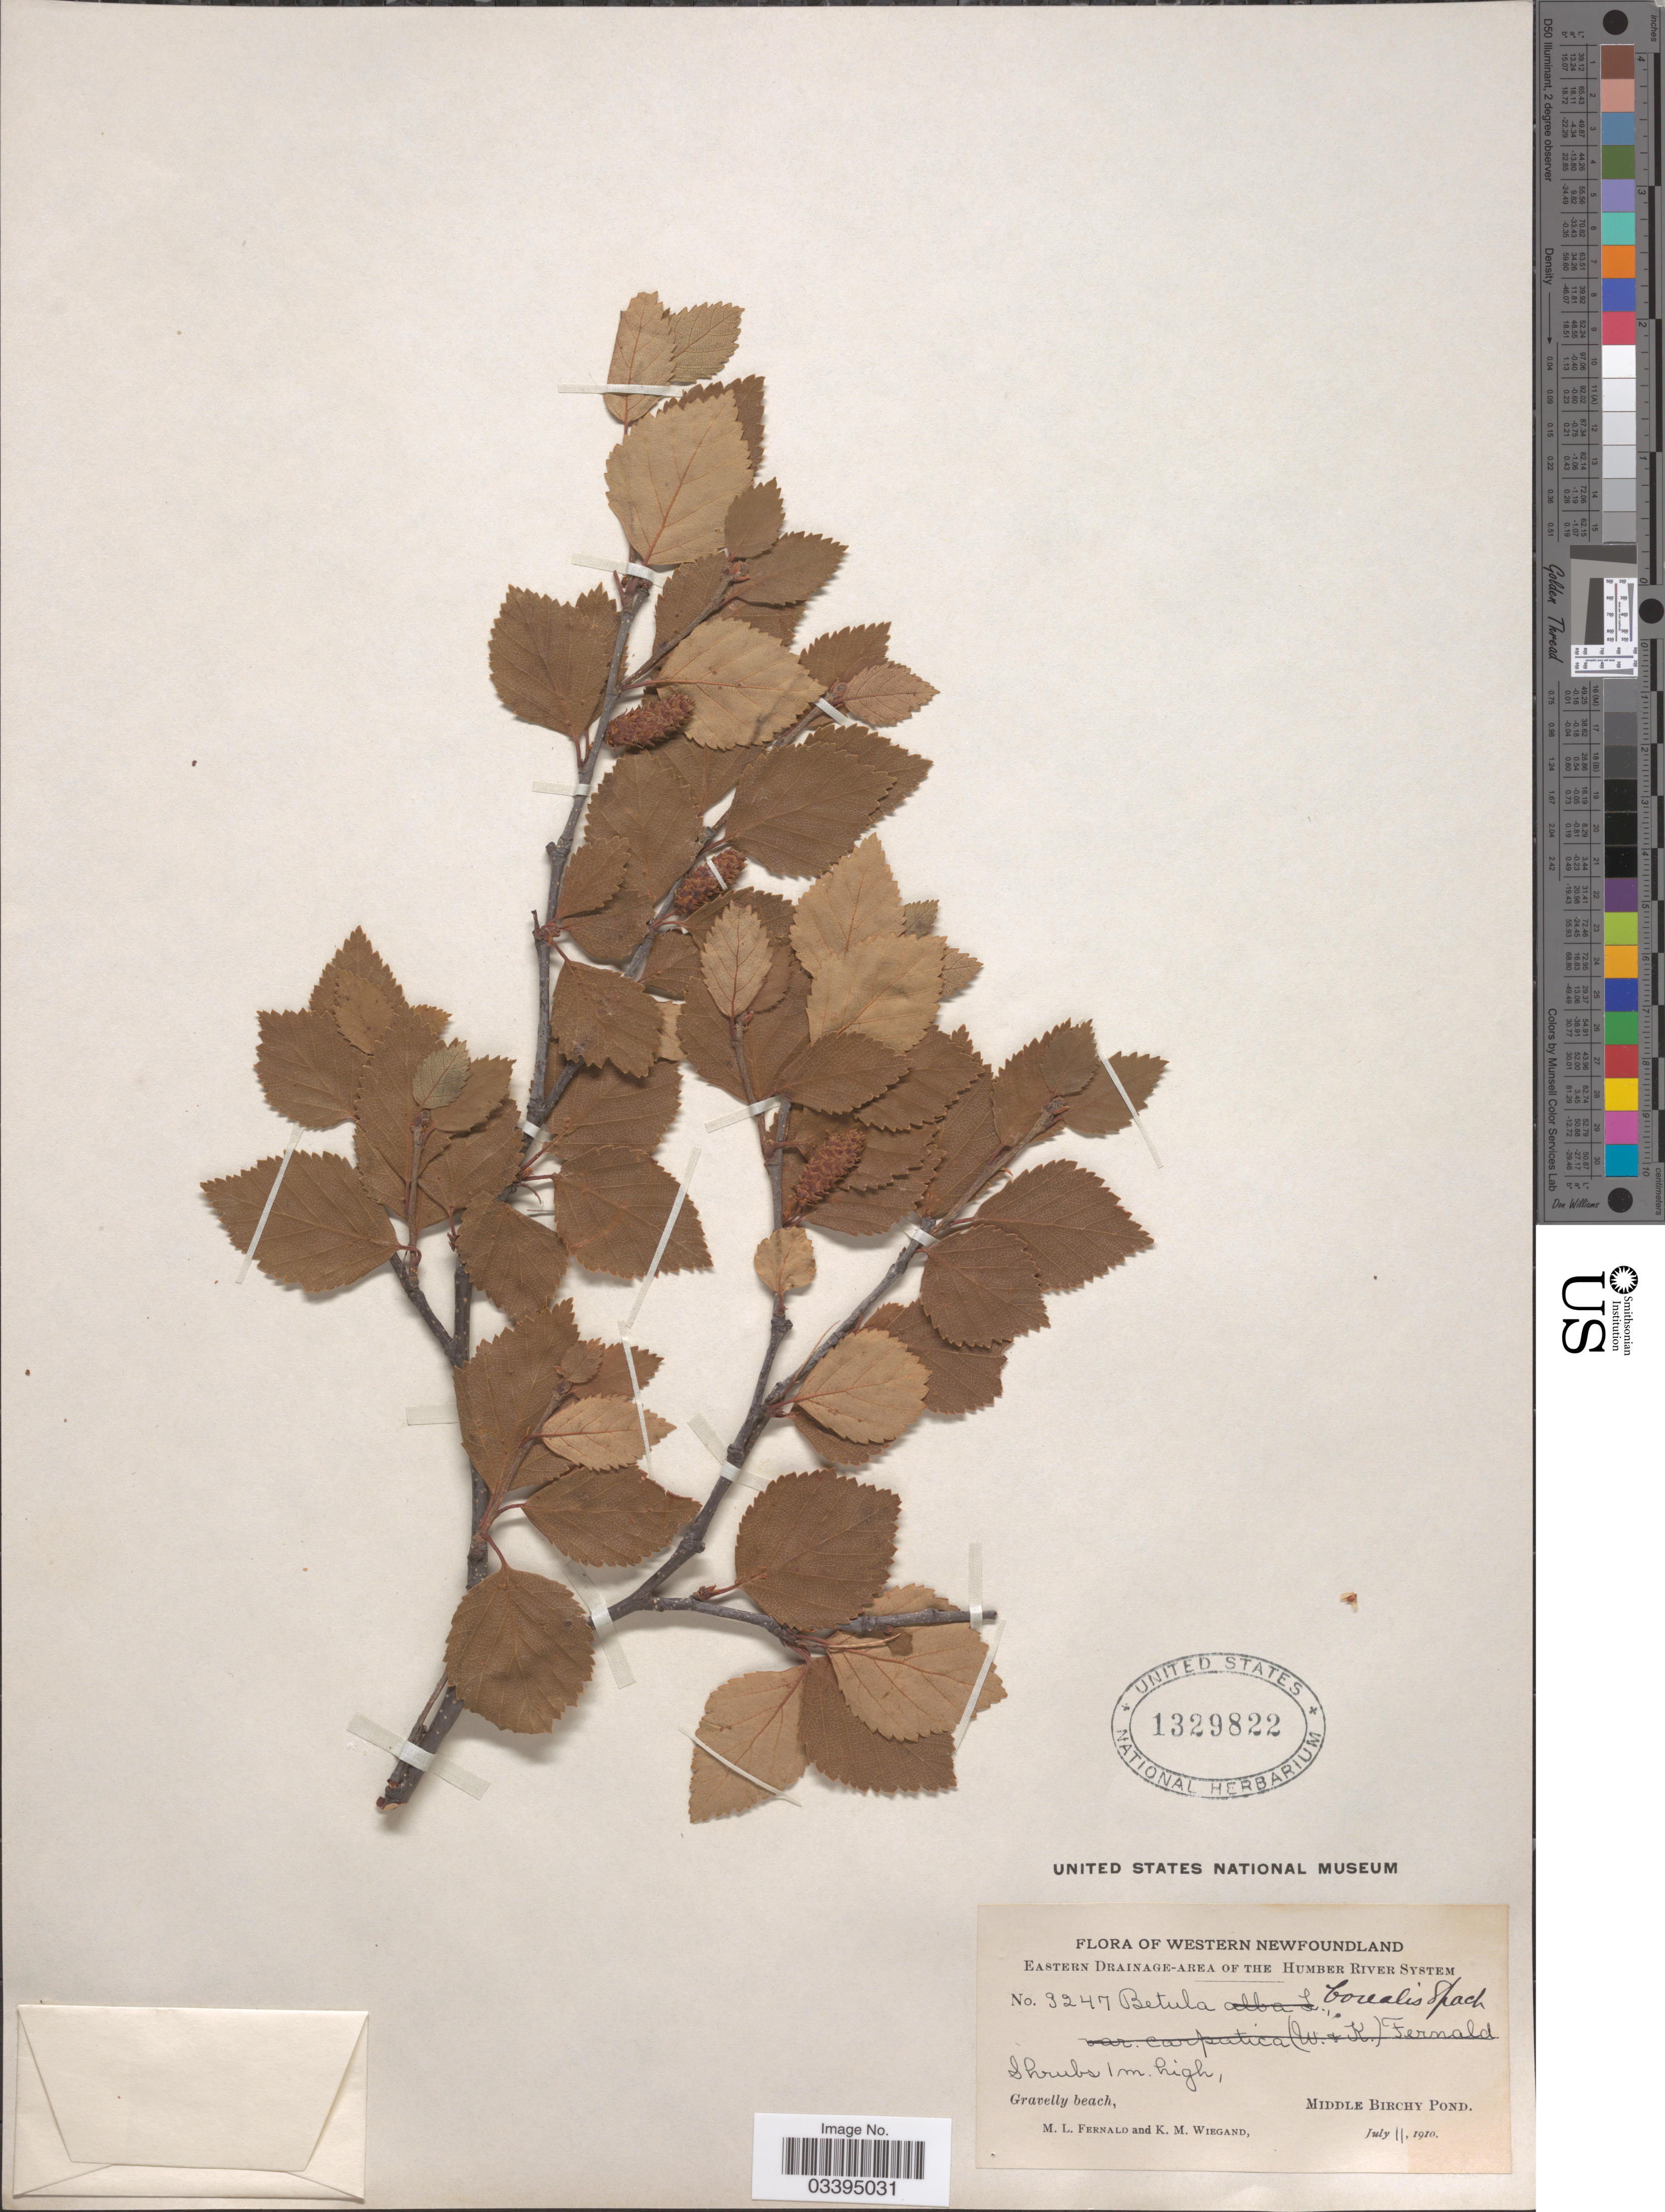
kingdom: Plantae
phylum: Tracheophyta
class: Magnoliopsida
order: Fagales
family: Betulaceae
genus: Betula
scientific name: Betula borealis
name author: Spach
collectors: M. L. Fernald & K. M. Wiegand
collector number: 3247*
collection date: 1910-07-11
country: Canada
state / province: Newfoundland and Labrador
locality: Western Newfoundland. Eastern drainage-area of the Humber River System. Middle Birchy Pond.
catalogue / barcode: US 1329822